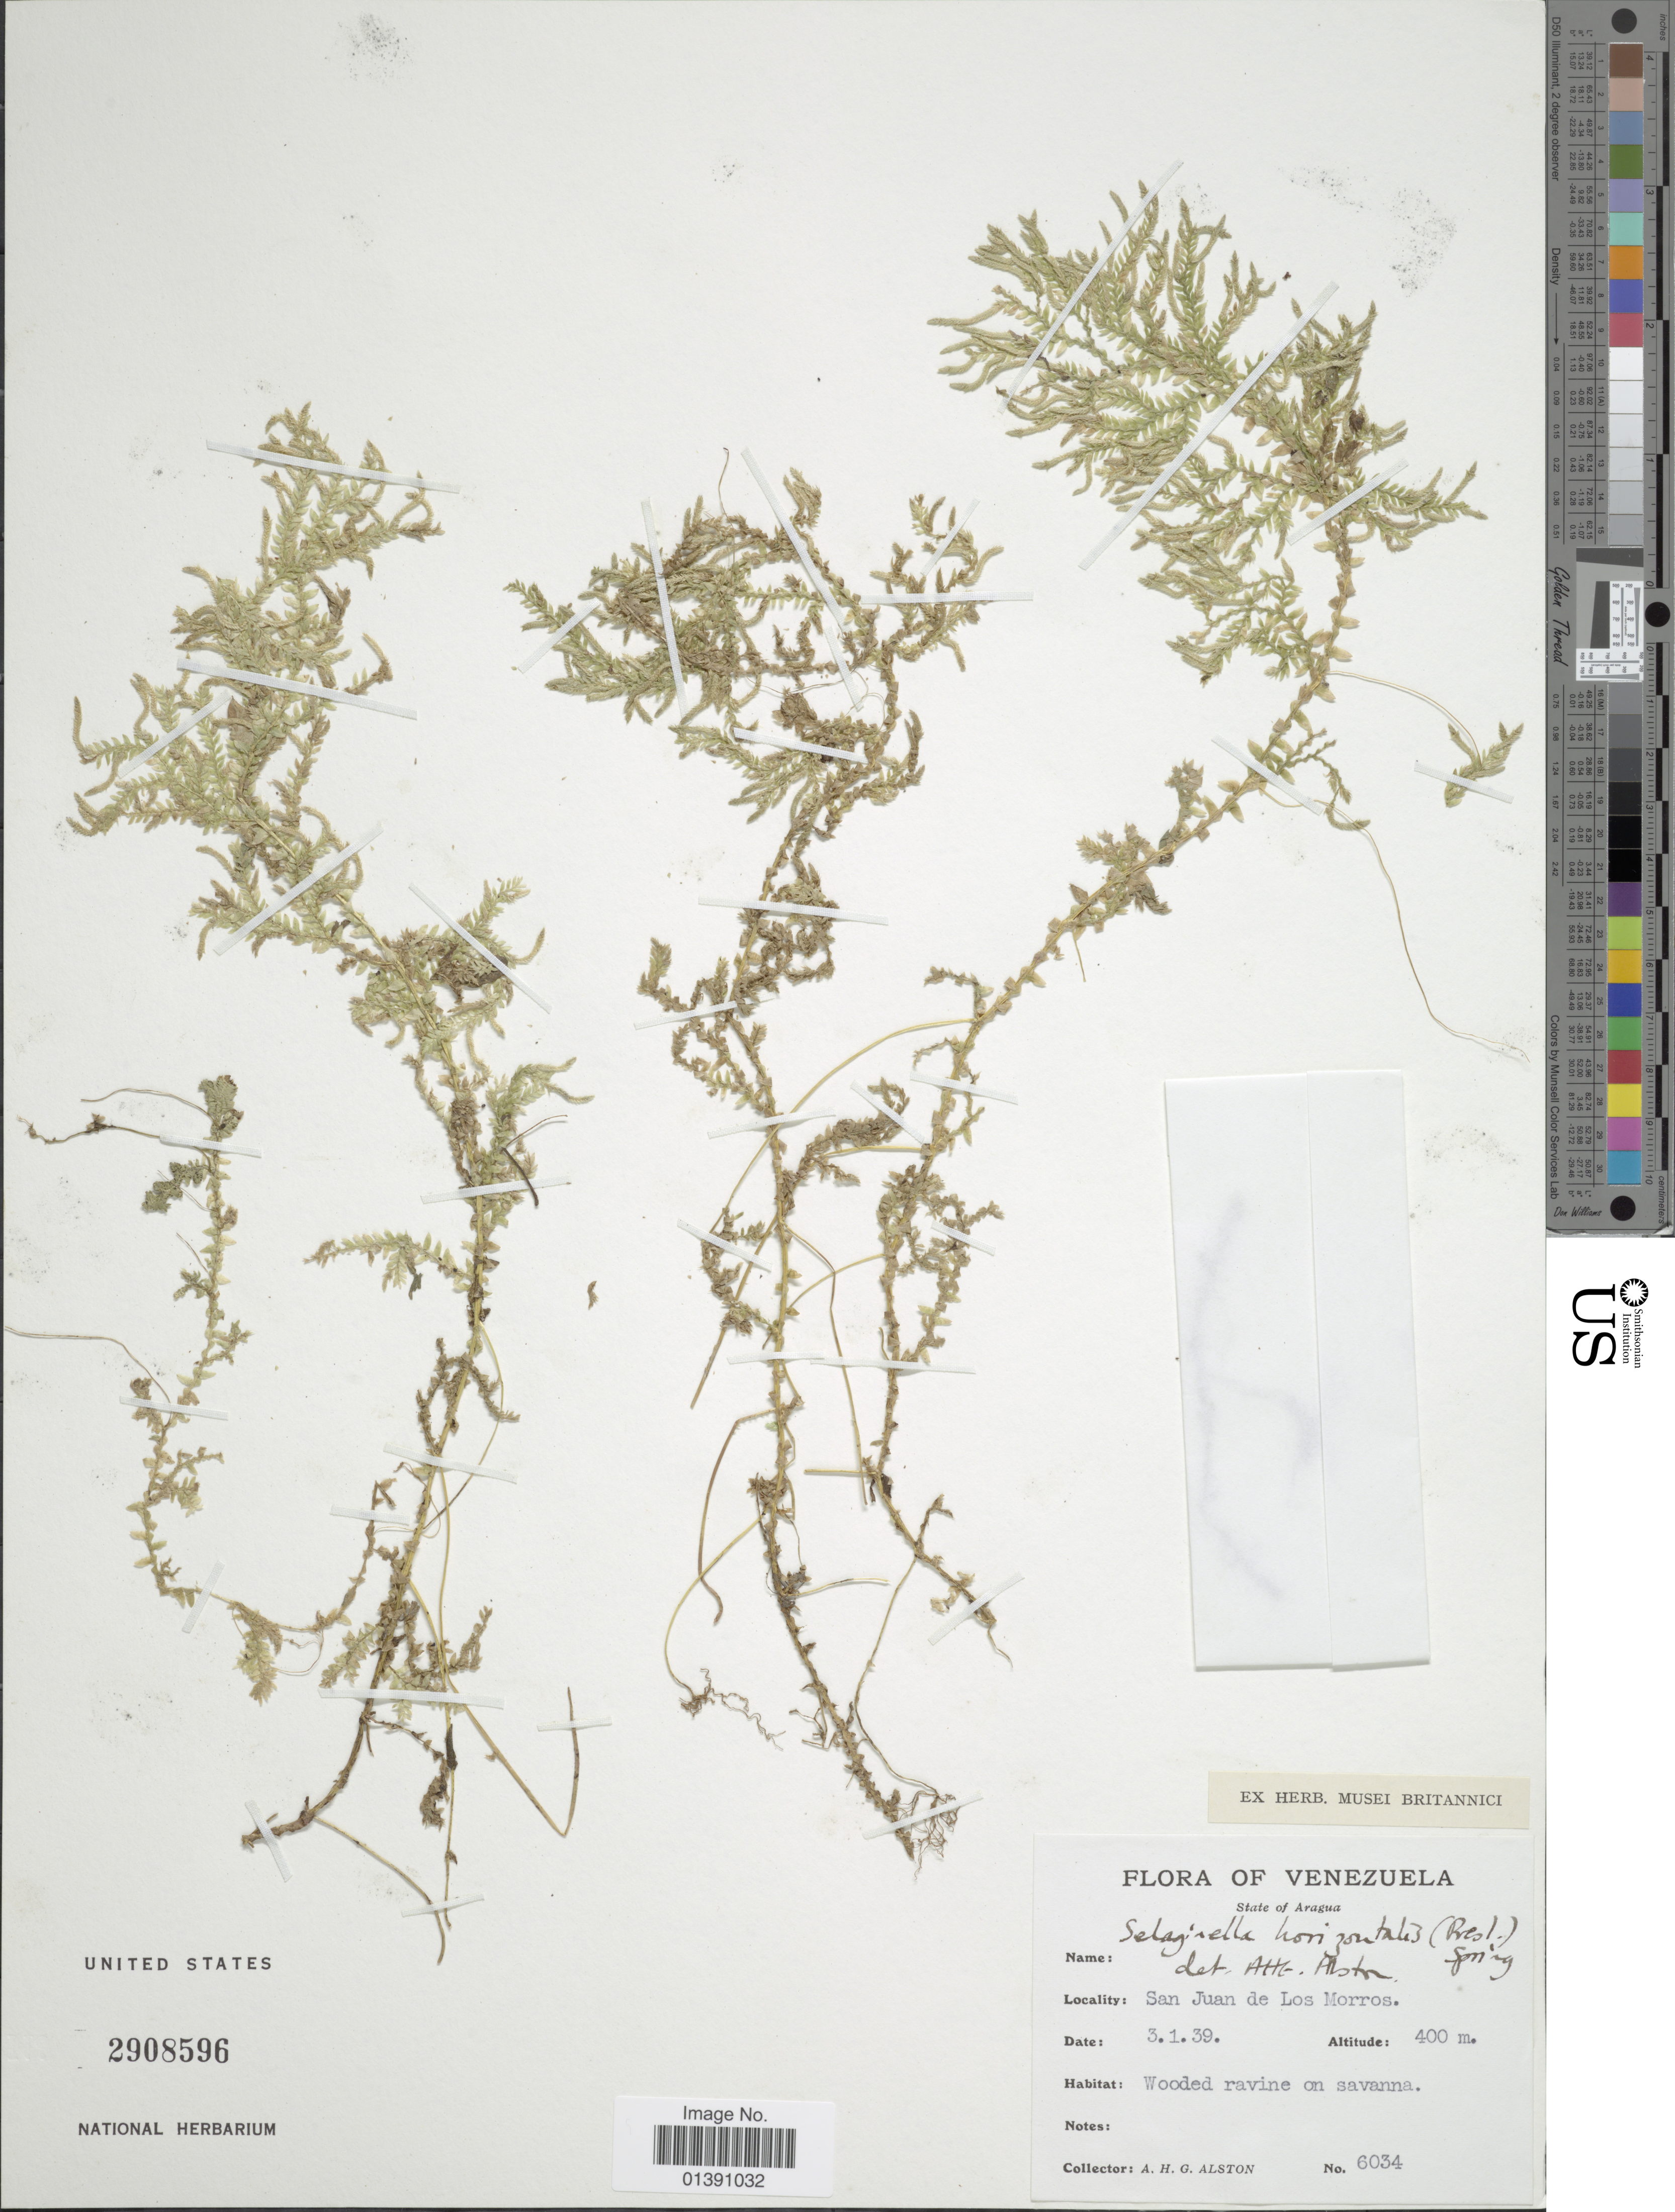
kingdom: Plantae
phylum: Tracheophyta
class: Lycopodiopsida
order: Selaginellales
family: Selaginellaceae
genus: Selaginella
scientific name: Selaginella horizontalis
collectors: A. H. Alston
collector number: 6034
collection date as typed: Transcribed d/m/y: 3/1/39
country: Venezuela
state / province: Aragua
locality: State of Aragua, San Juan de los Morros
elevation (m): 400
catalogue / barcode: US 2908596